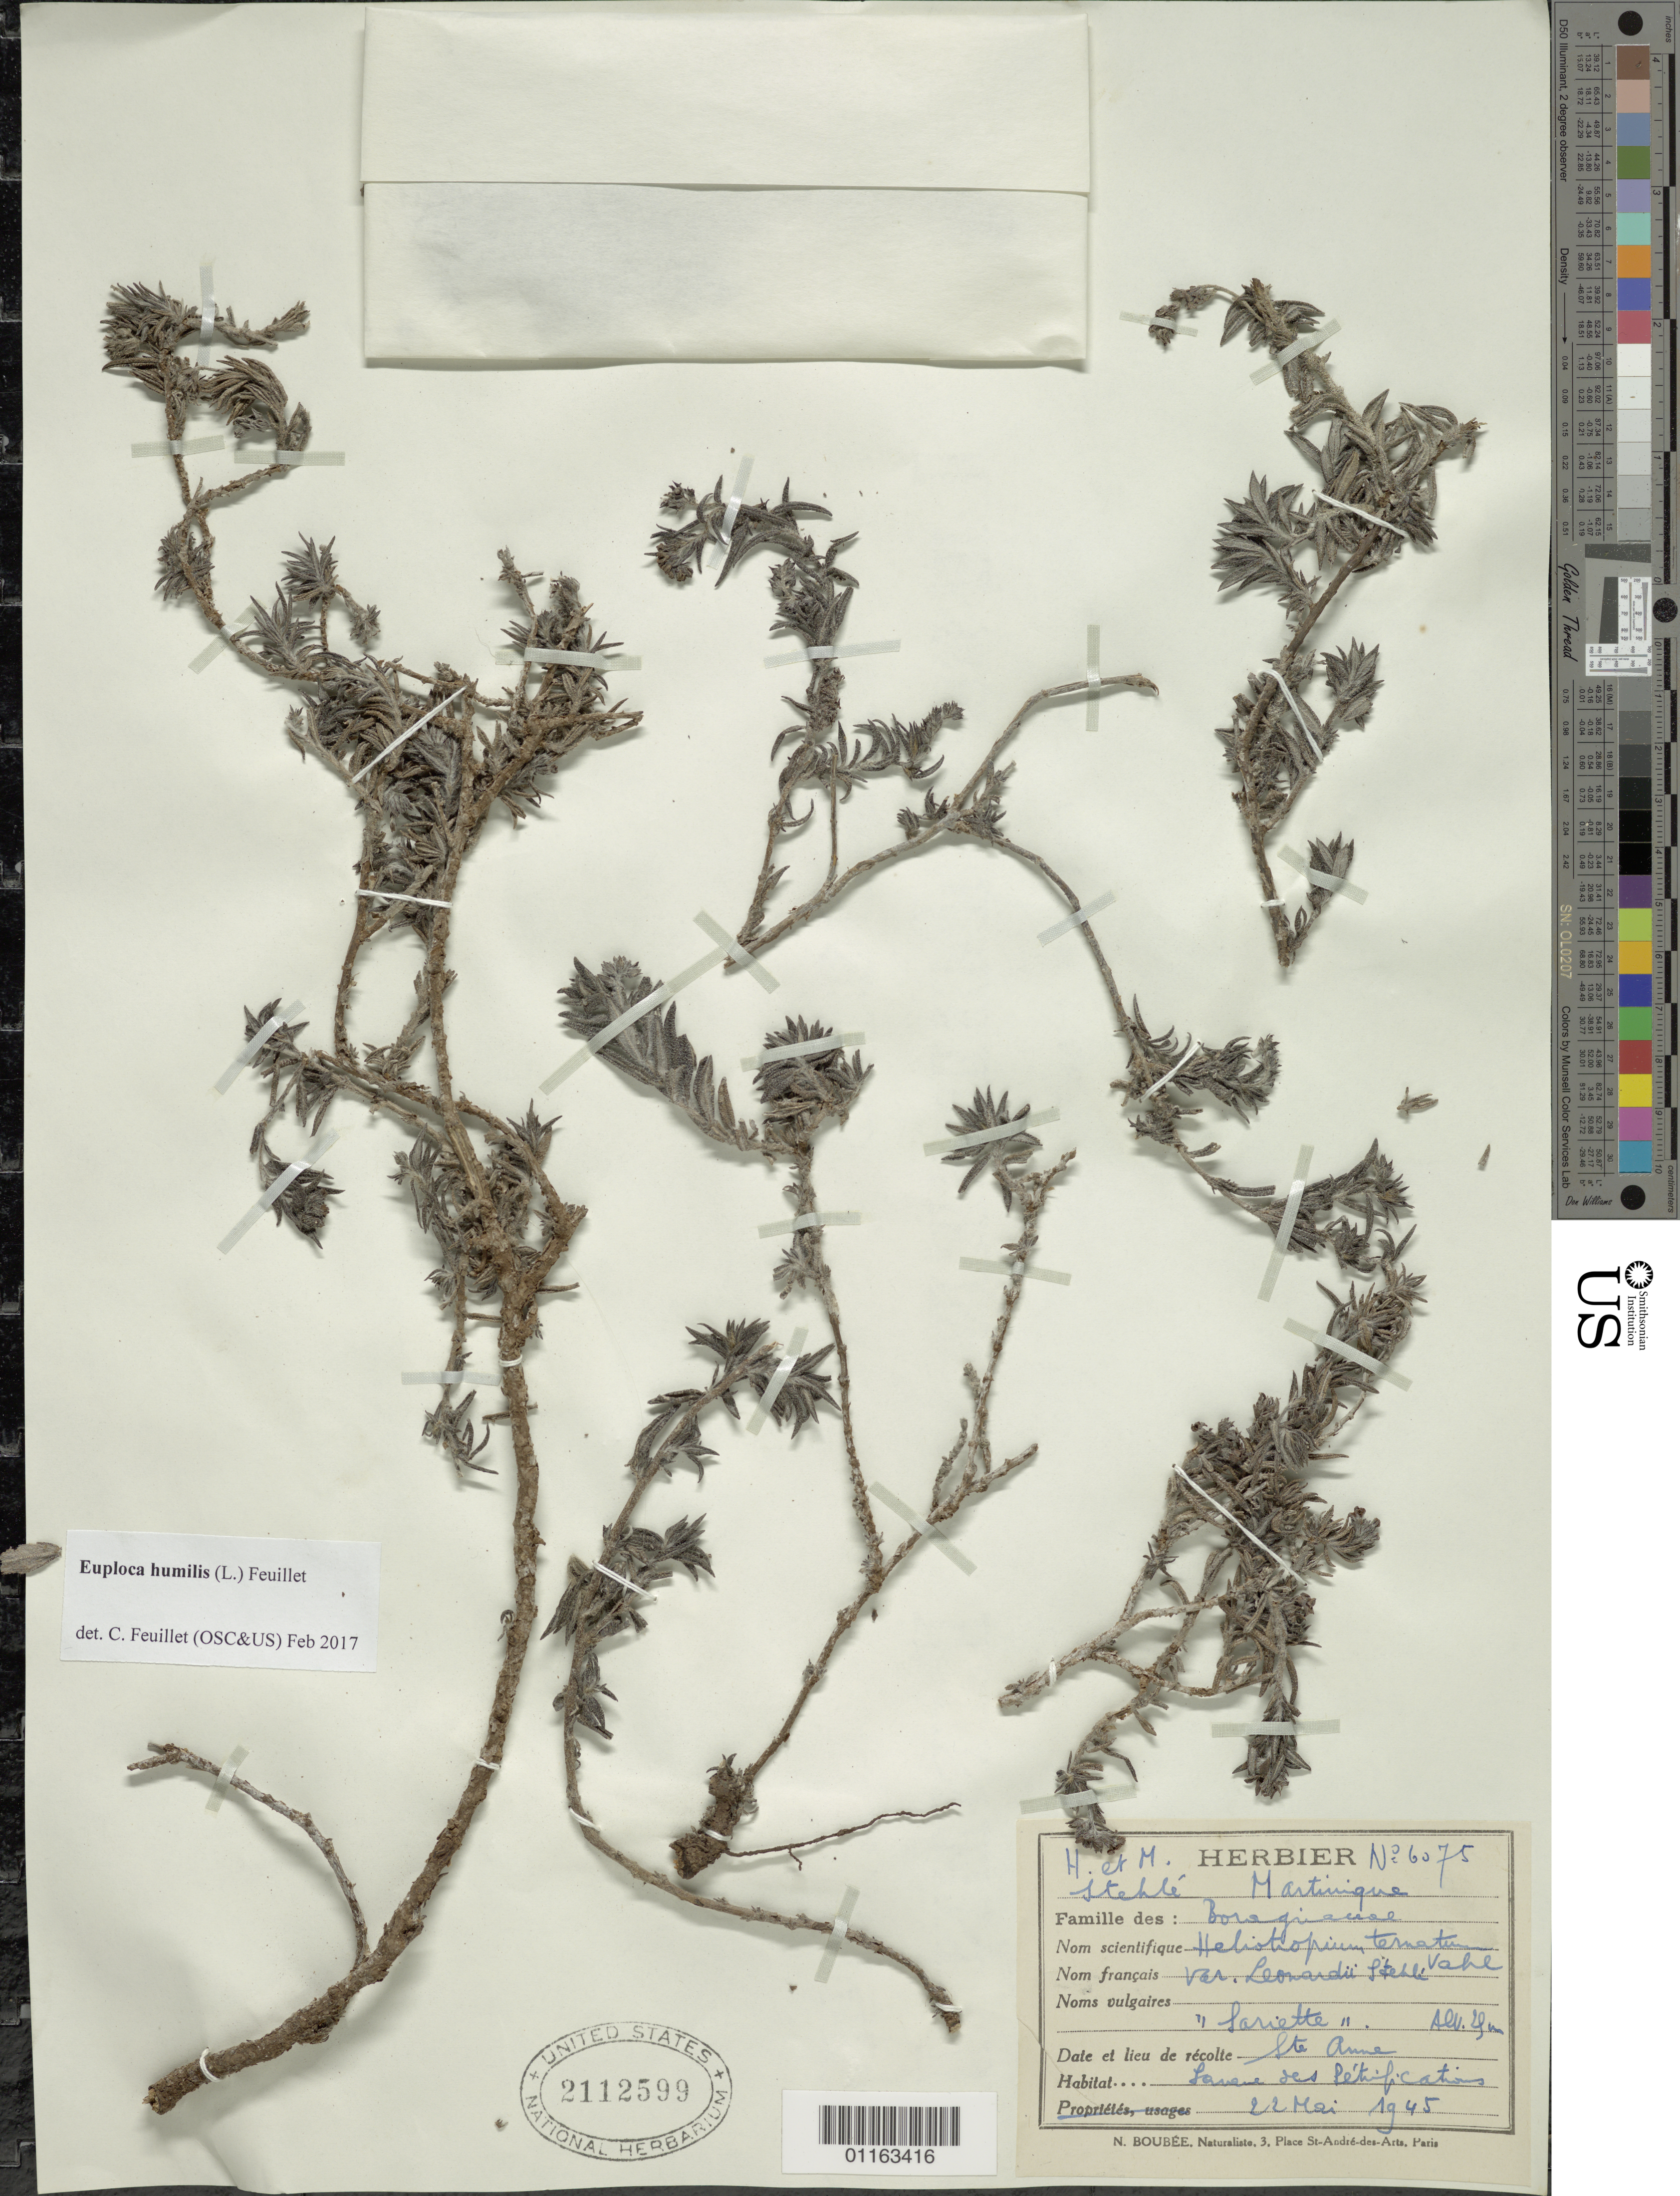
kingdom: Plantae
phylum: Tracheophyta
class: Magnoliopsida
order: Boraginales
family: Heliotropiaceae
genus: Euploca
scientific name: Euploca humilis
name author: (L.) Feuillet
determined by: Feuillet, C.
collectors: H. Stehlé & M. Stehlé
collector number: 6075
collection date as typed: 22 May 1945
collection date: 1945-05-22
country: Martinique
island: Martinique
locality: Ste. Anne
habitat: Savane des pétrifications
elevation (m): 20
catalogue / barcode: US 2112599